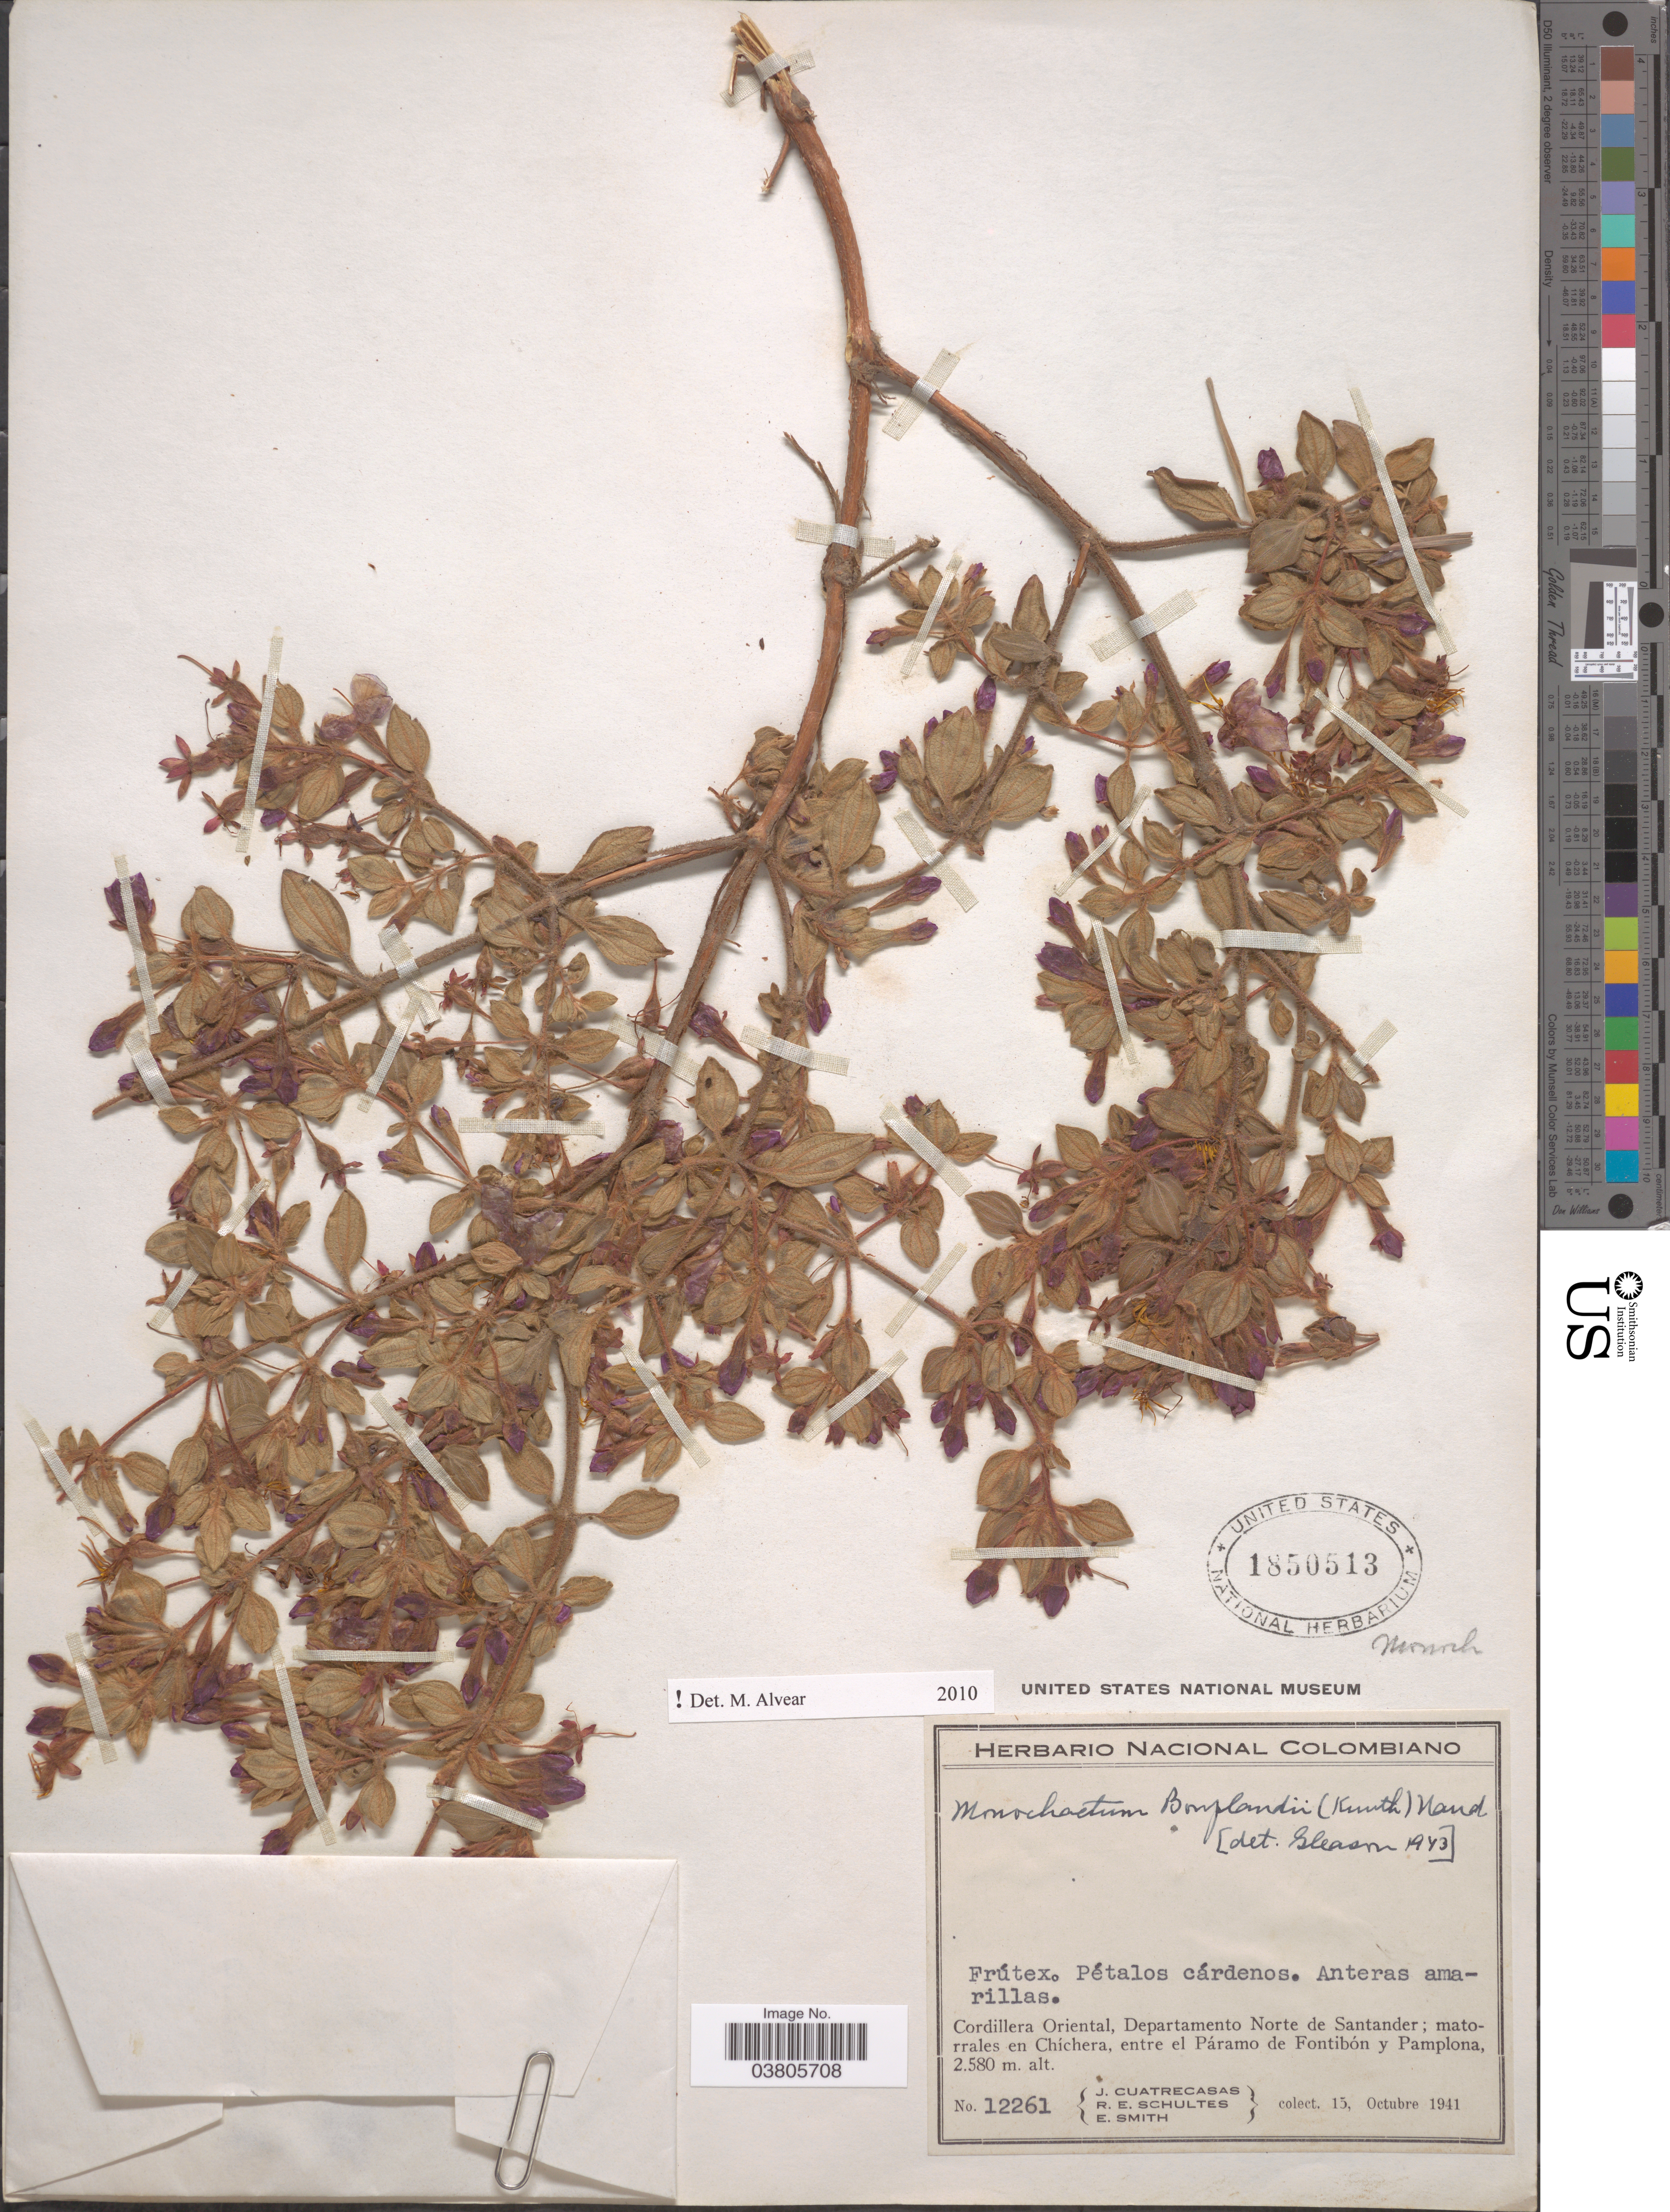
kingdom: Plantae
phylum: Tracheophyta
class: Magnoliopsida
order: Myrtales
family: Melastomataceae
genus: Monochaetum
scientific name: Monochaetum bonplandii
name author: (Kunth) Naudin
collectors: J. Cuatrecasas, R. E. Schultes & E. Smith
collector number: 12261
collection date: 1941-10-15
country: Colombia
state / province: Norte de Santander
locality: Cordillera Oriental, Departamento Norte de Santander; matorrales en Chichera, entre el Páramo de Fontibón y Pamplona.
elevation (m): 2580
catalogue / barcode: US 1850513